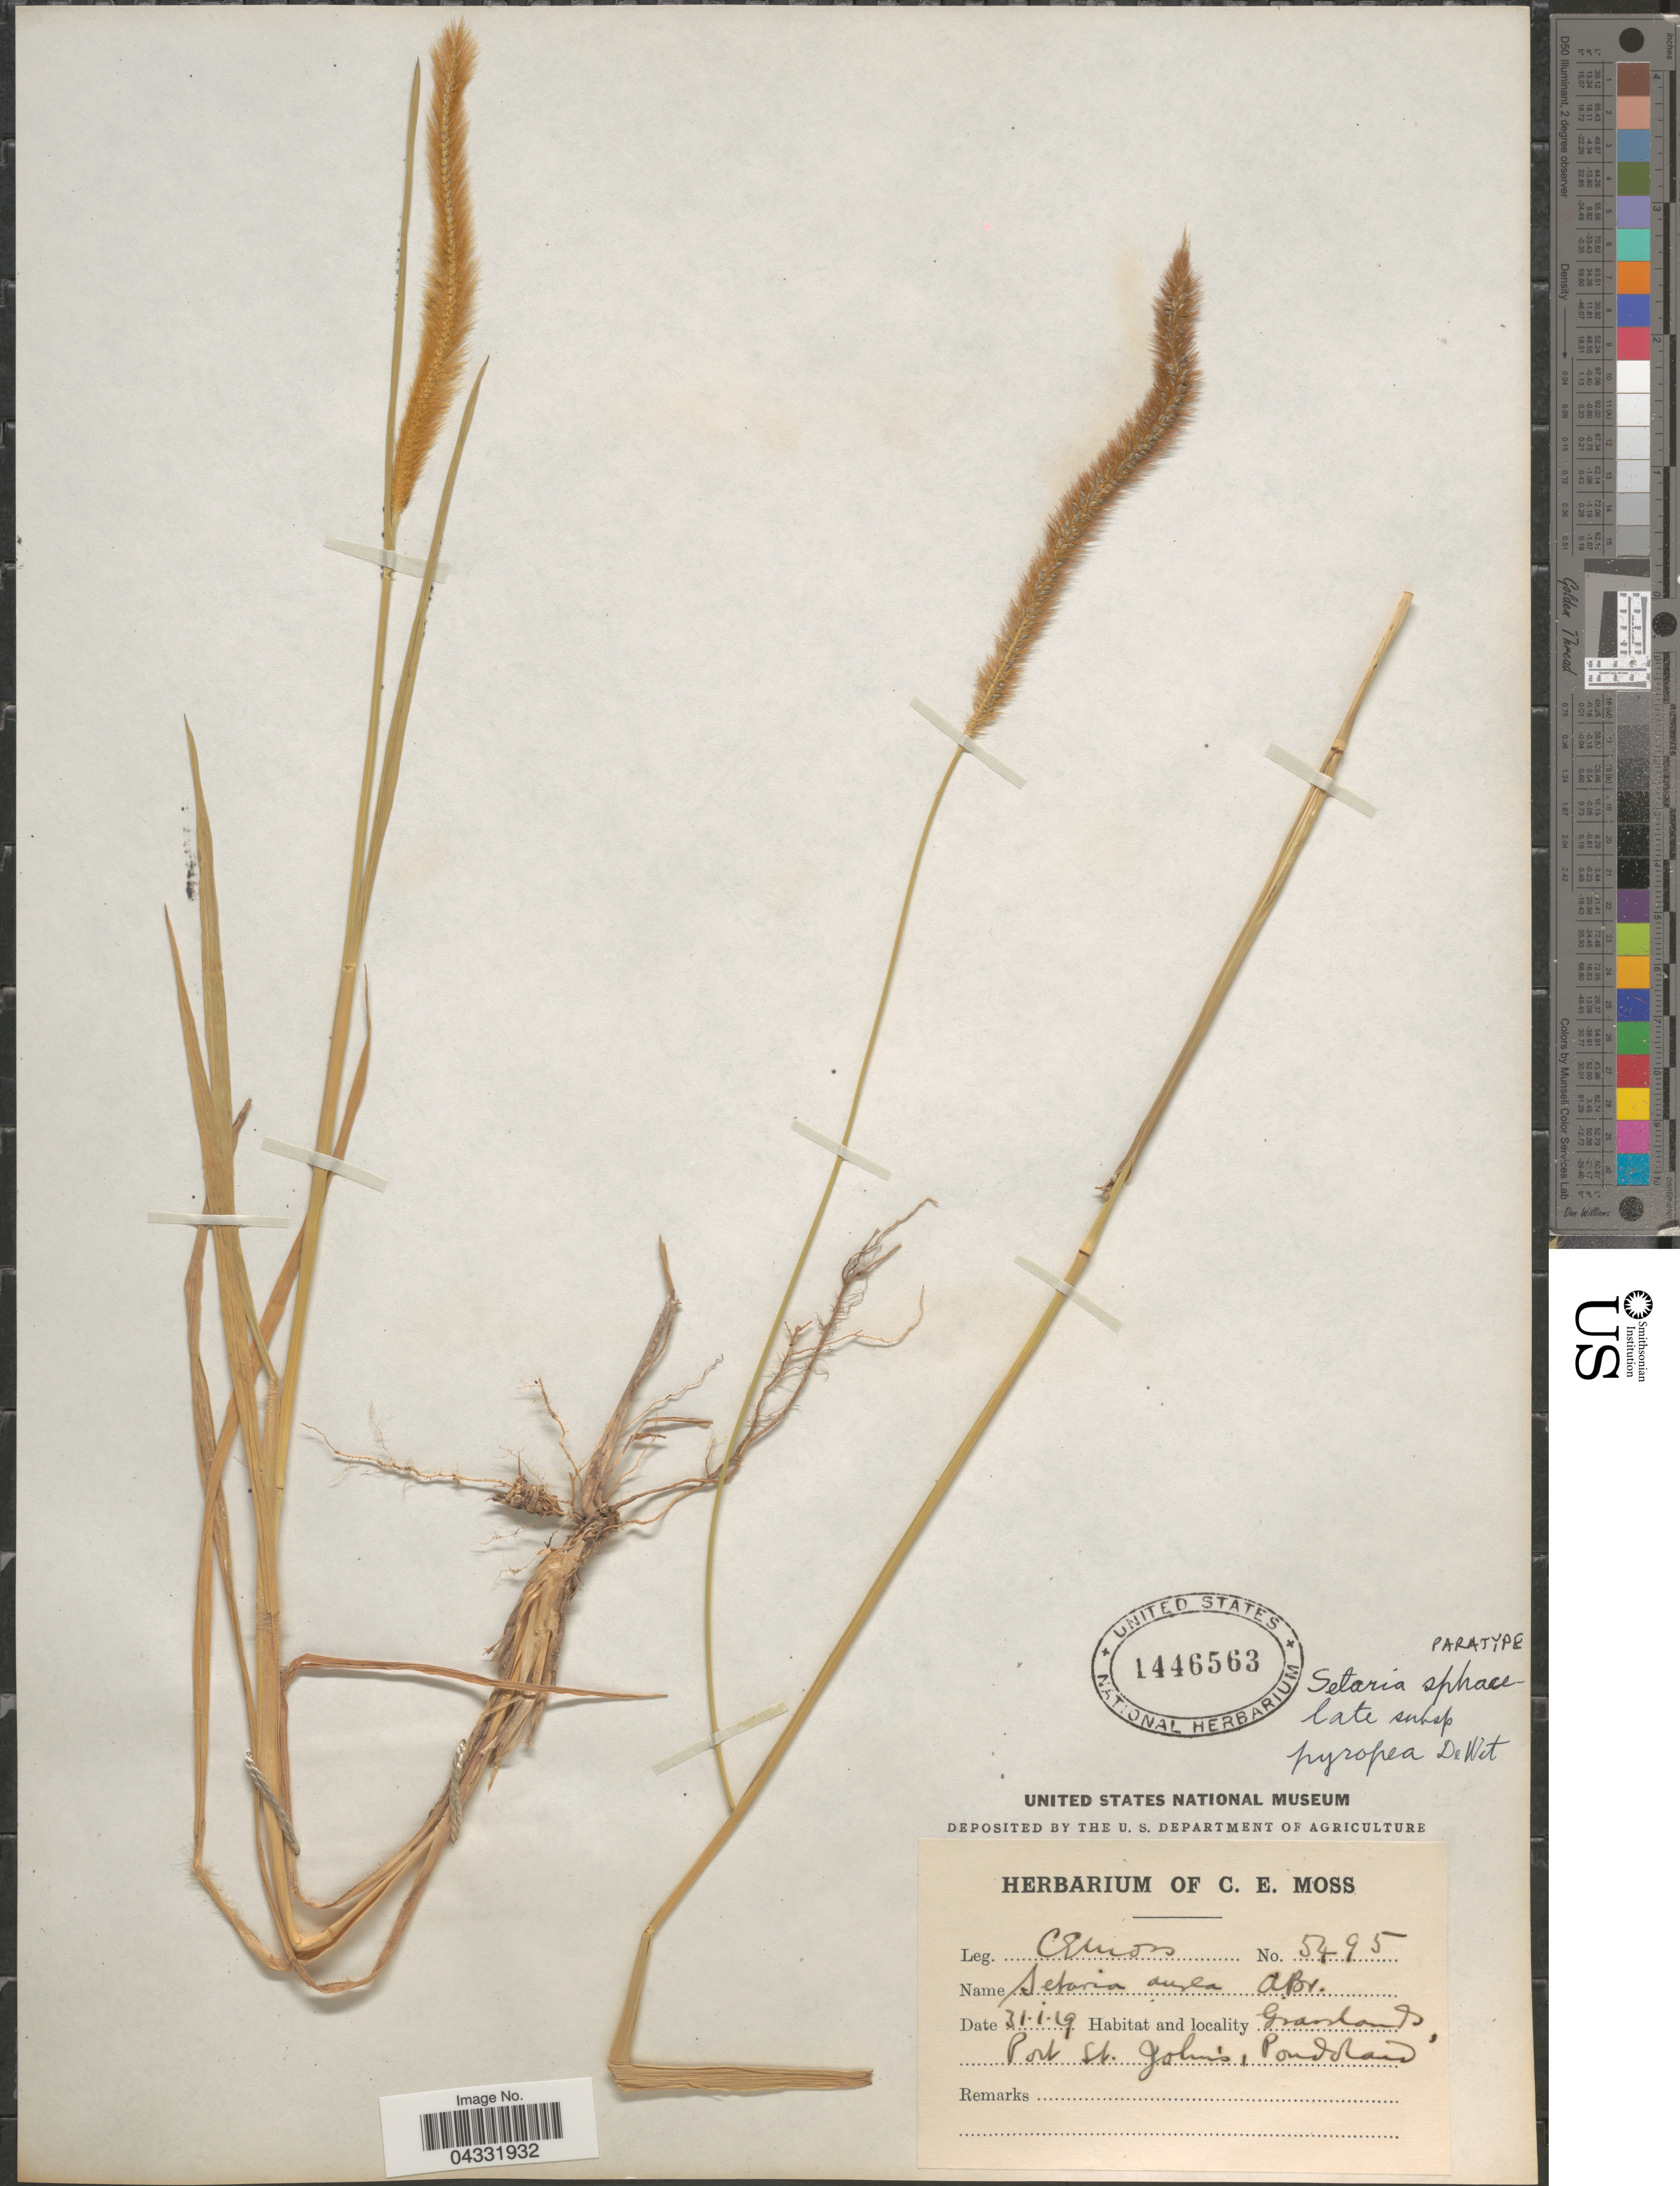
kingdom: Plantae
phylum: Tracheophyta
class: Liliopsida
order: Poales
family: Poaceae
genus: Setaria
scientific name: Setaria sphacelata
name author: (Schumach.) Stapf & Hubb. ex Moss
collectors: C. E. Moss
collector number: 5495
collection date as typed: Transcribed d/m/y: 31/1/29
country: South Africa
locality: Port St. John's, Pondoland.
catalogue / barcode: US 1446563